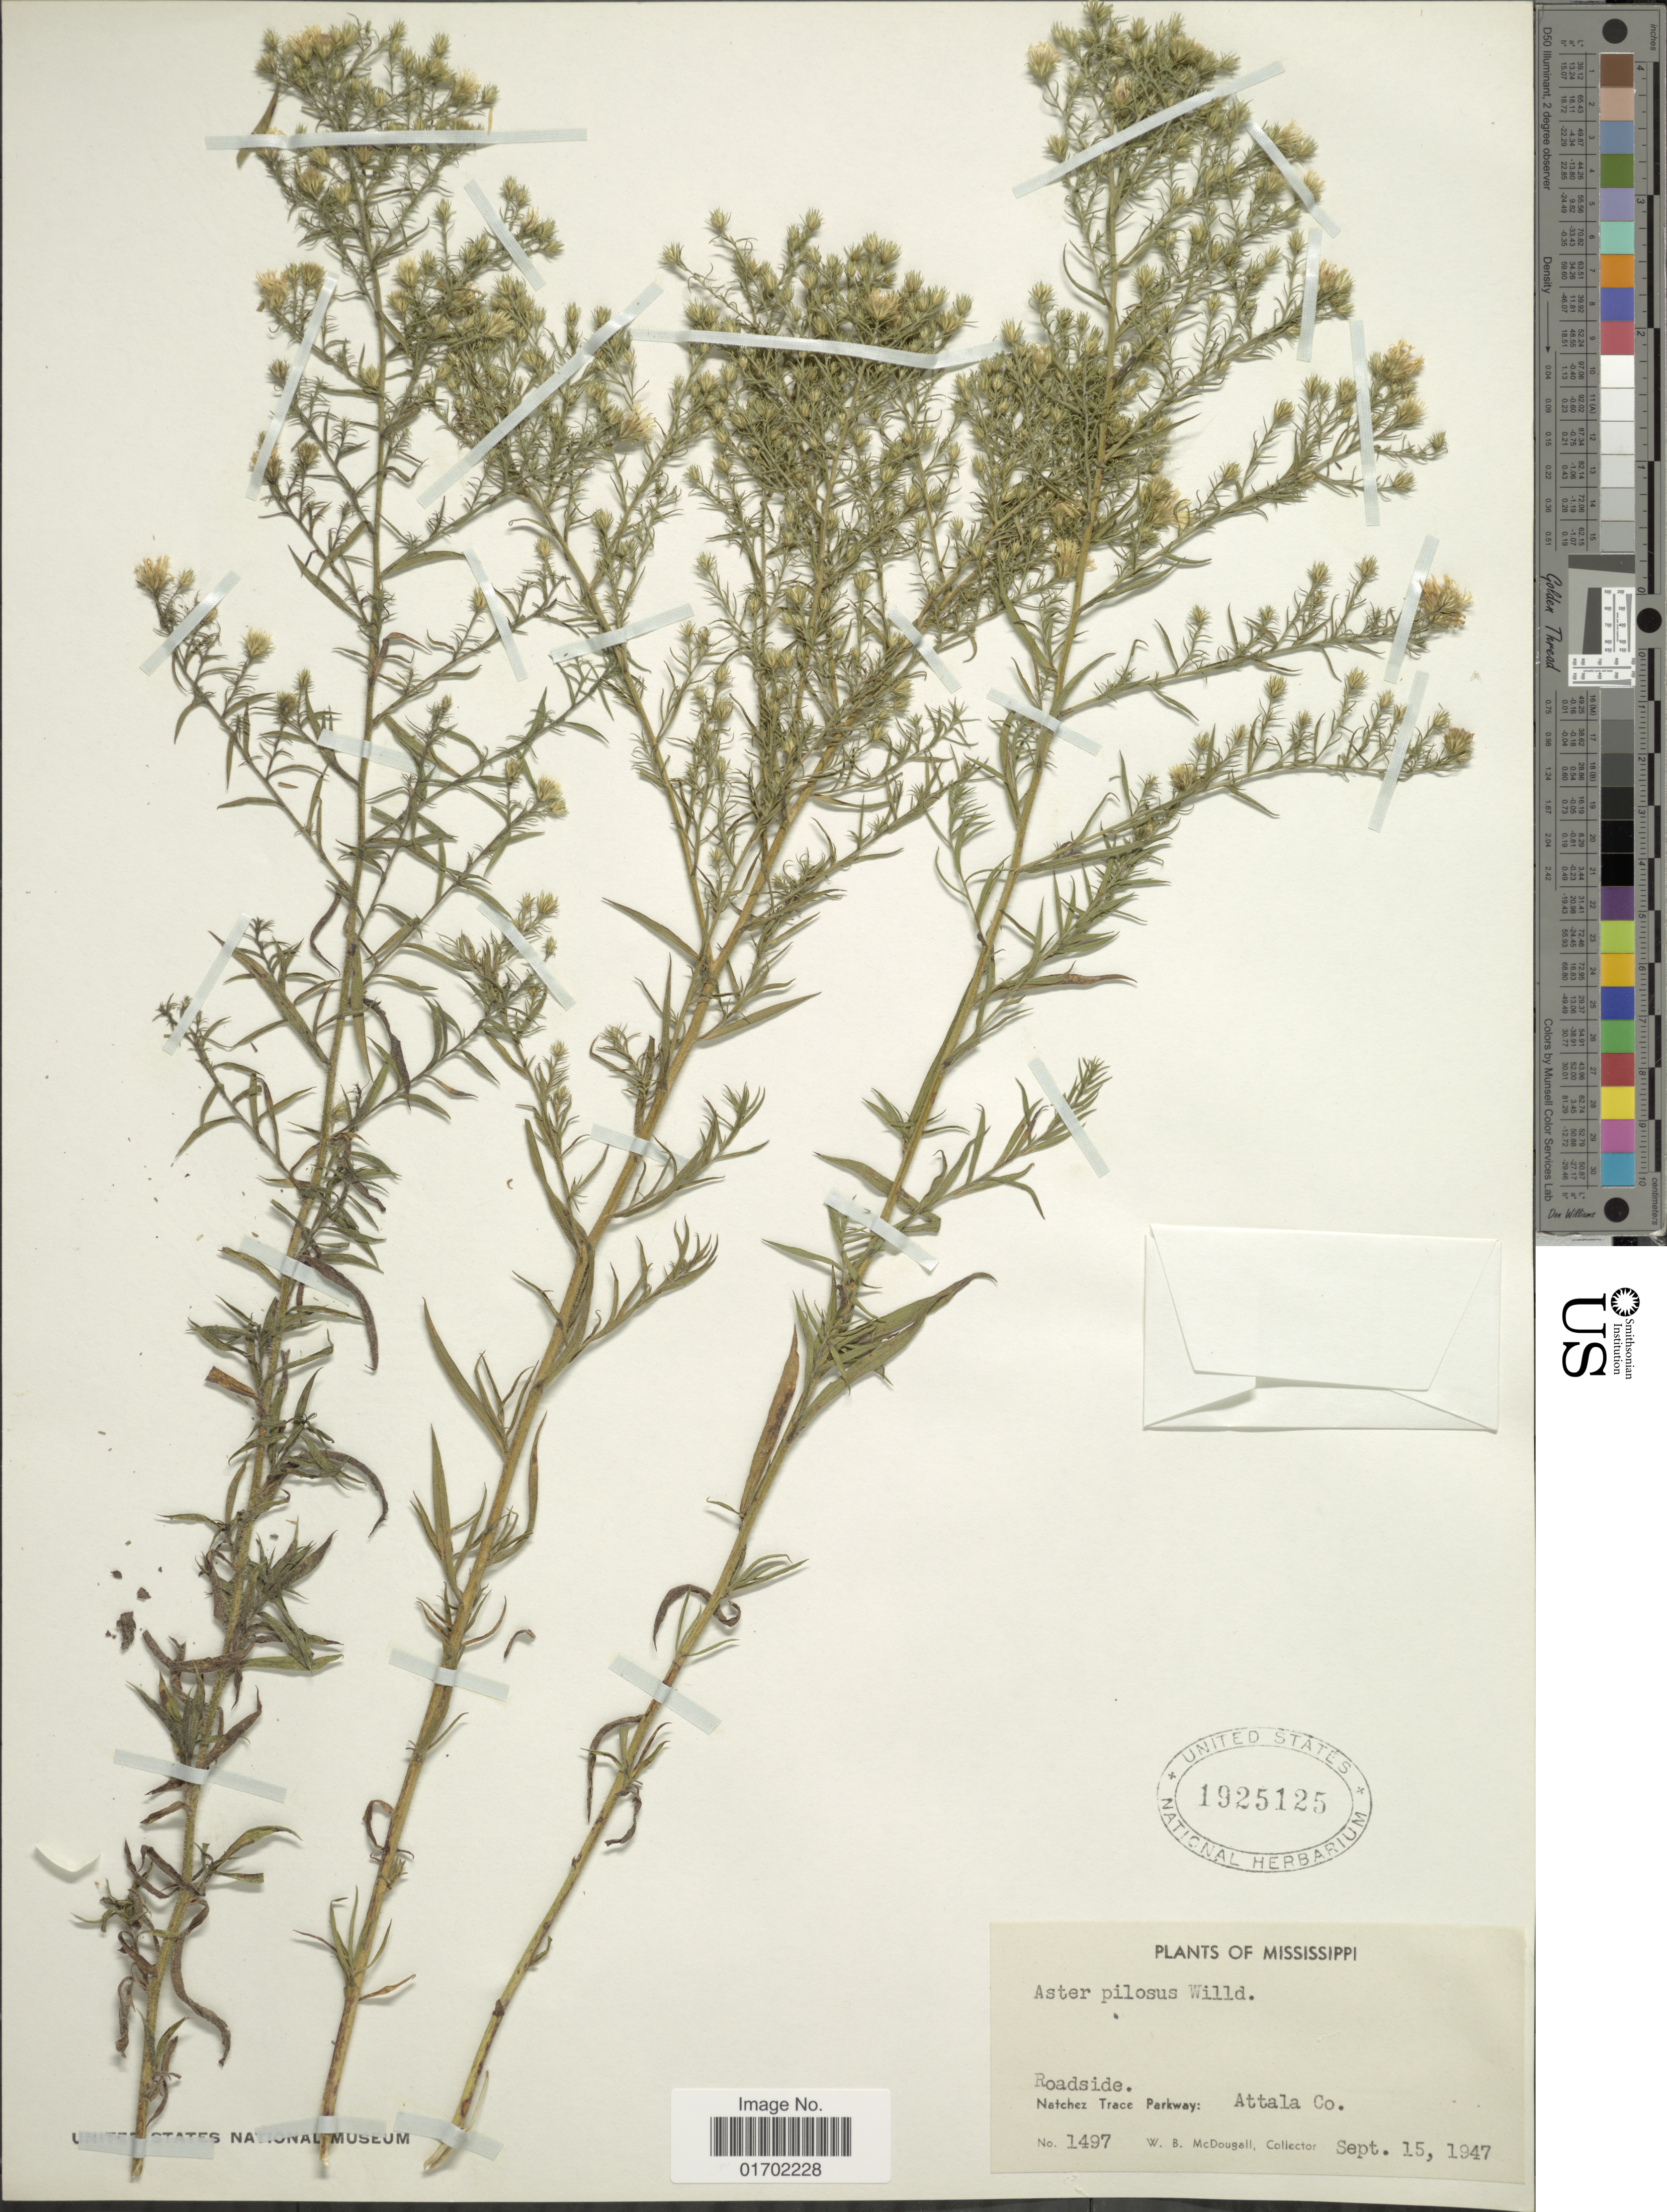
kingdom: Plantae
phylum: Tracheophyta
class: Magnoliopsida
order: Asterales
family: Asteraceae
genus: Symphyotrichum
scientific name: Symphyotrichum pilosum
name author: (Willd.) G.L. Nesom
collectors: W. B. McDougall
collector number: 1497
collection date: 1947-09-15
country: United States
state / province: Mississippi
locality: Natchez Trace Parkway, Attala Co.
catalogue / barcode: US 1925125